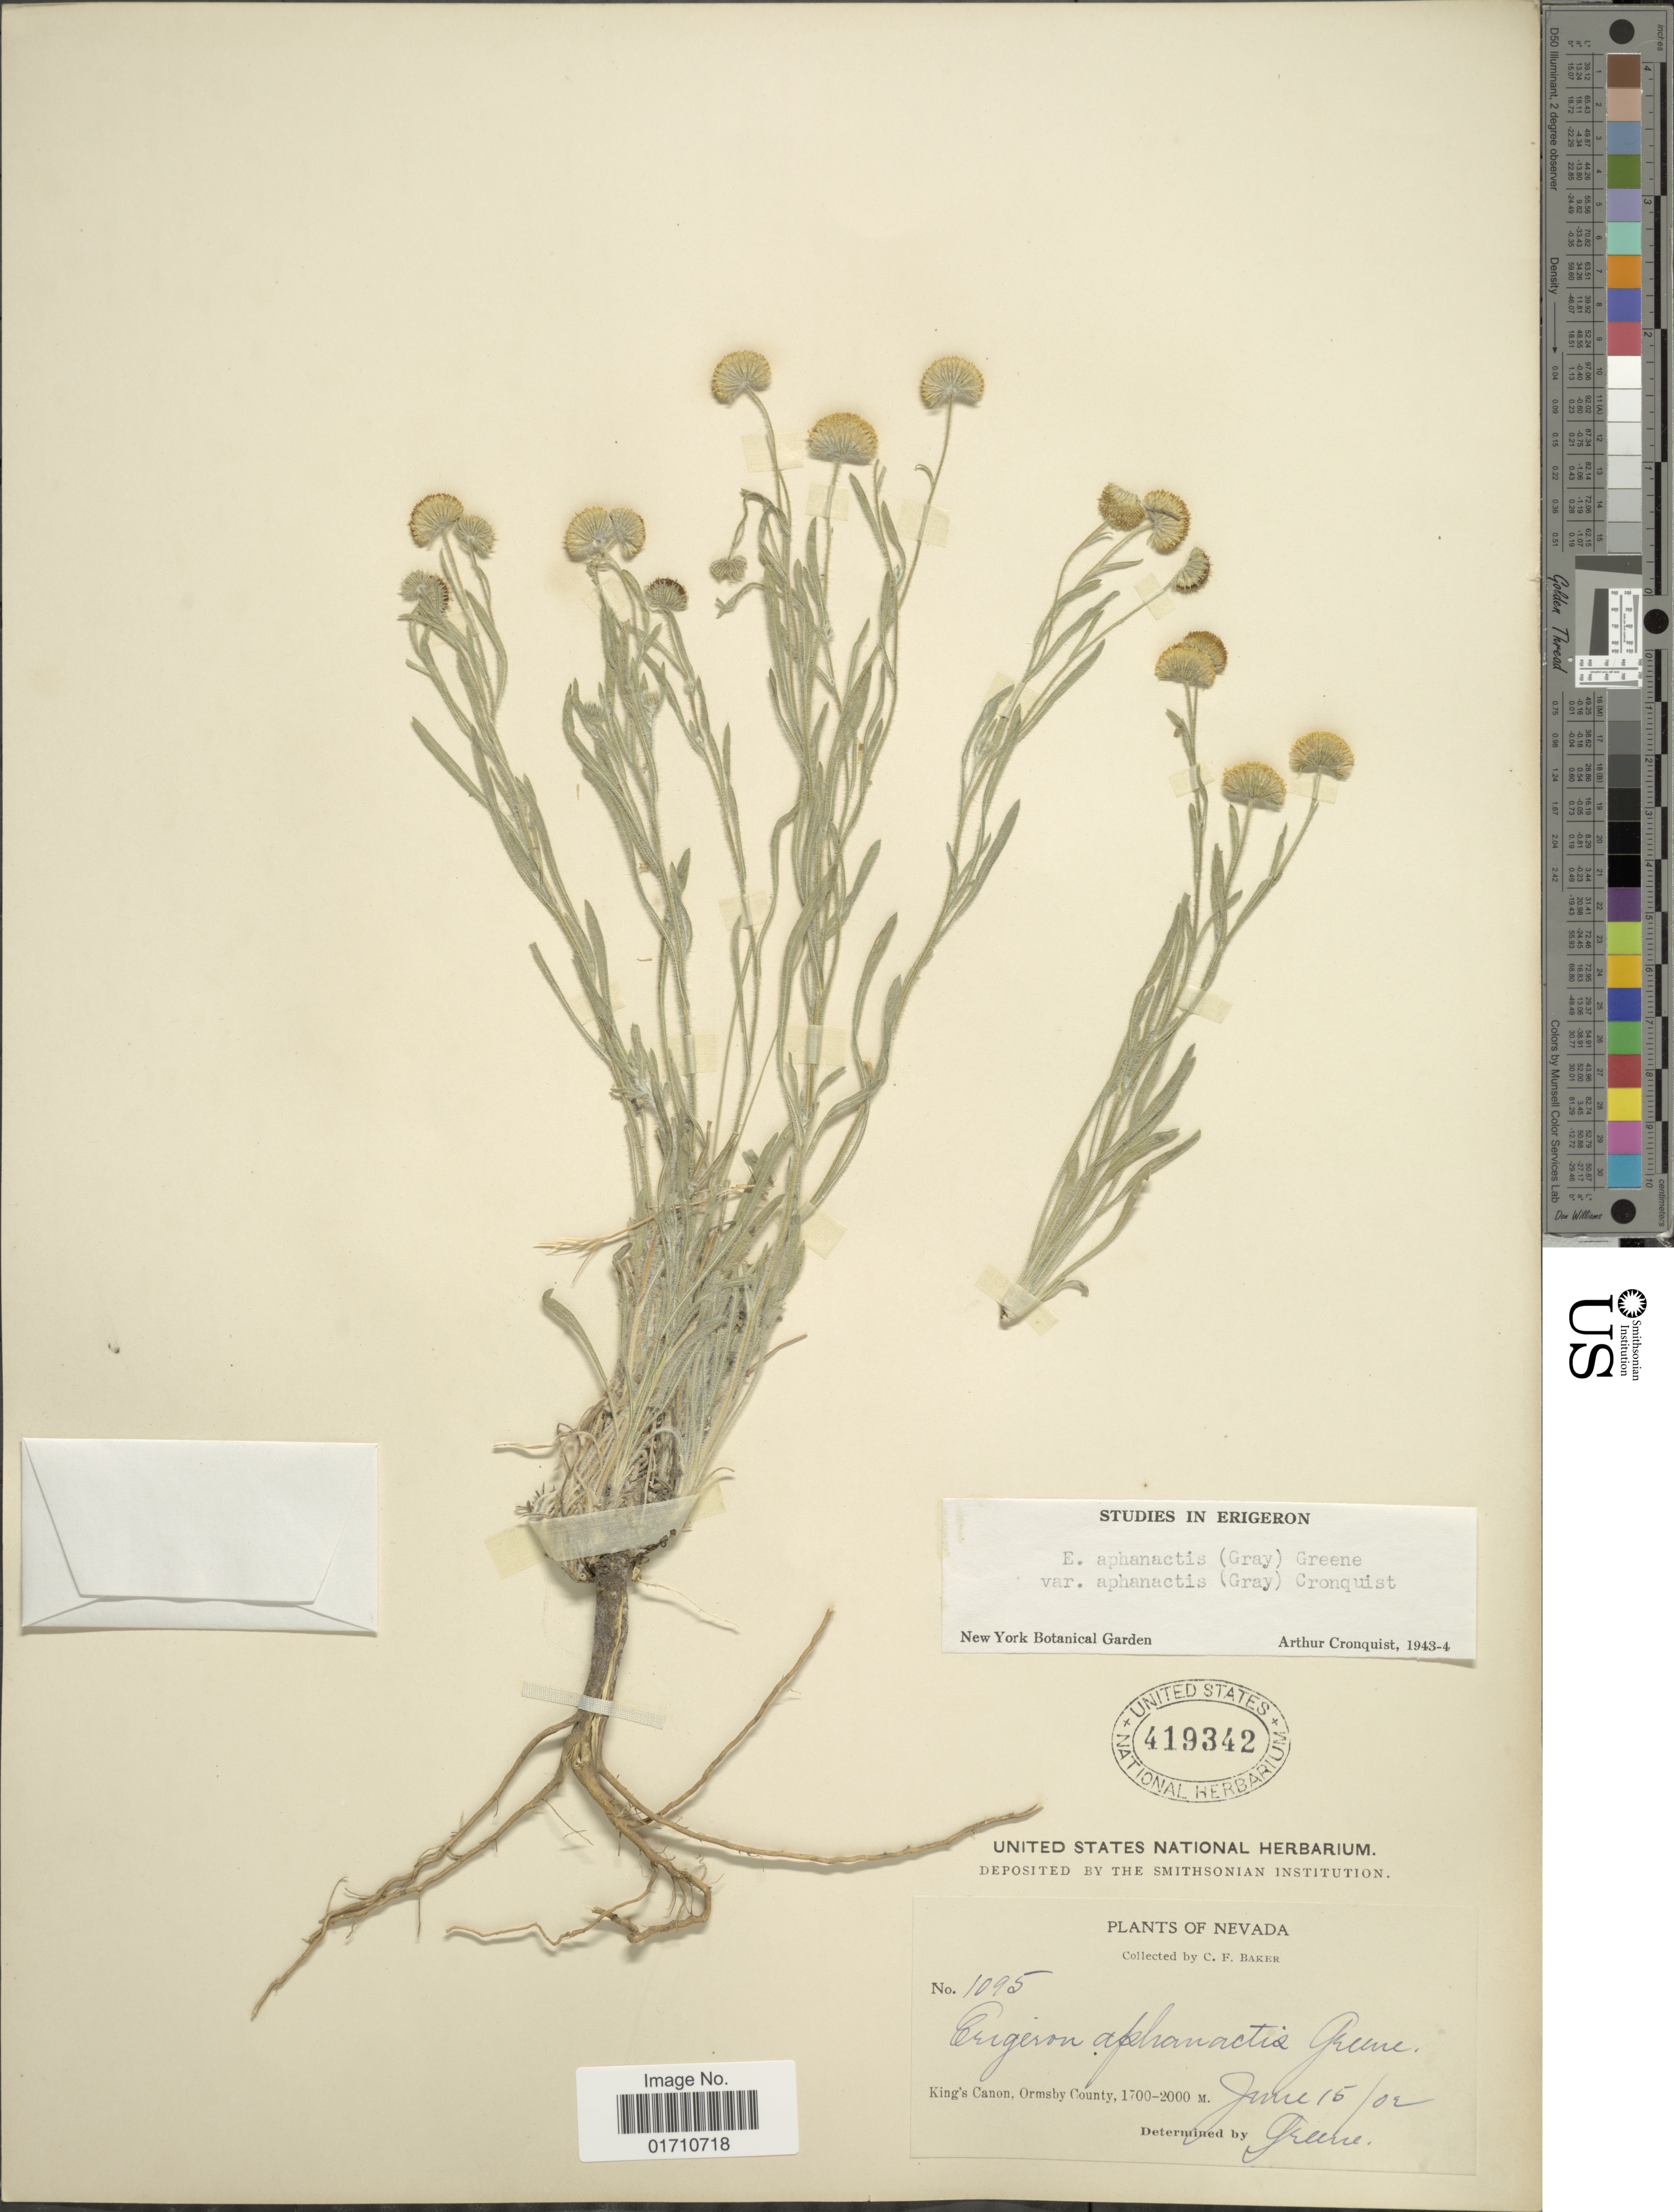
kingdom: Plantae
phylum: Tracheophyta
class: Magnoliopsida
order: Asterales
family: Asteraceae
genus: Erigeron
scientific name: Erigeron aphanactis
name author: (A. Gray) Greene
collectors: C. F. Baker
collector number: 1095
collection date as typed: Transcribed d/m/y: 15/6/9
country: United States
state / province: Nevada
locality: King's Canon, Ormsby County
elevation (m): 1700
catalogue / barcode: US 419342